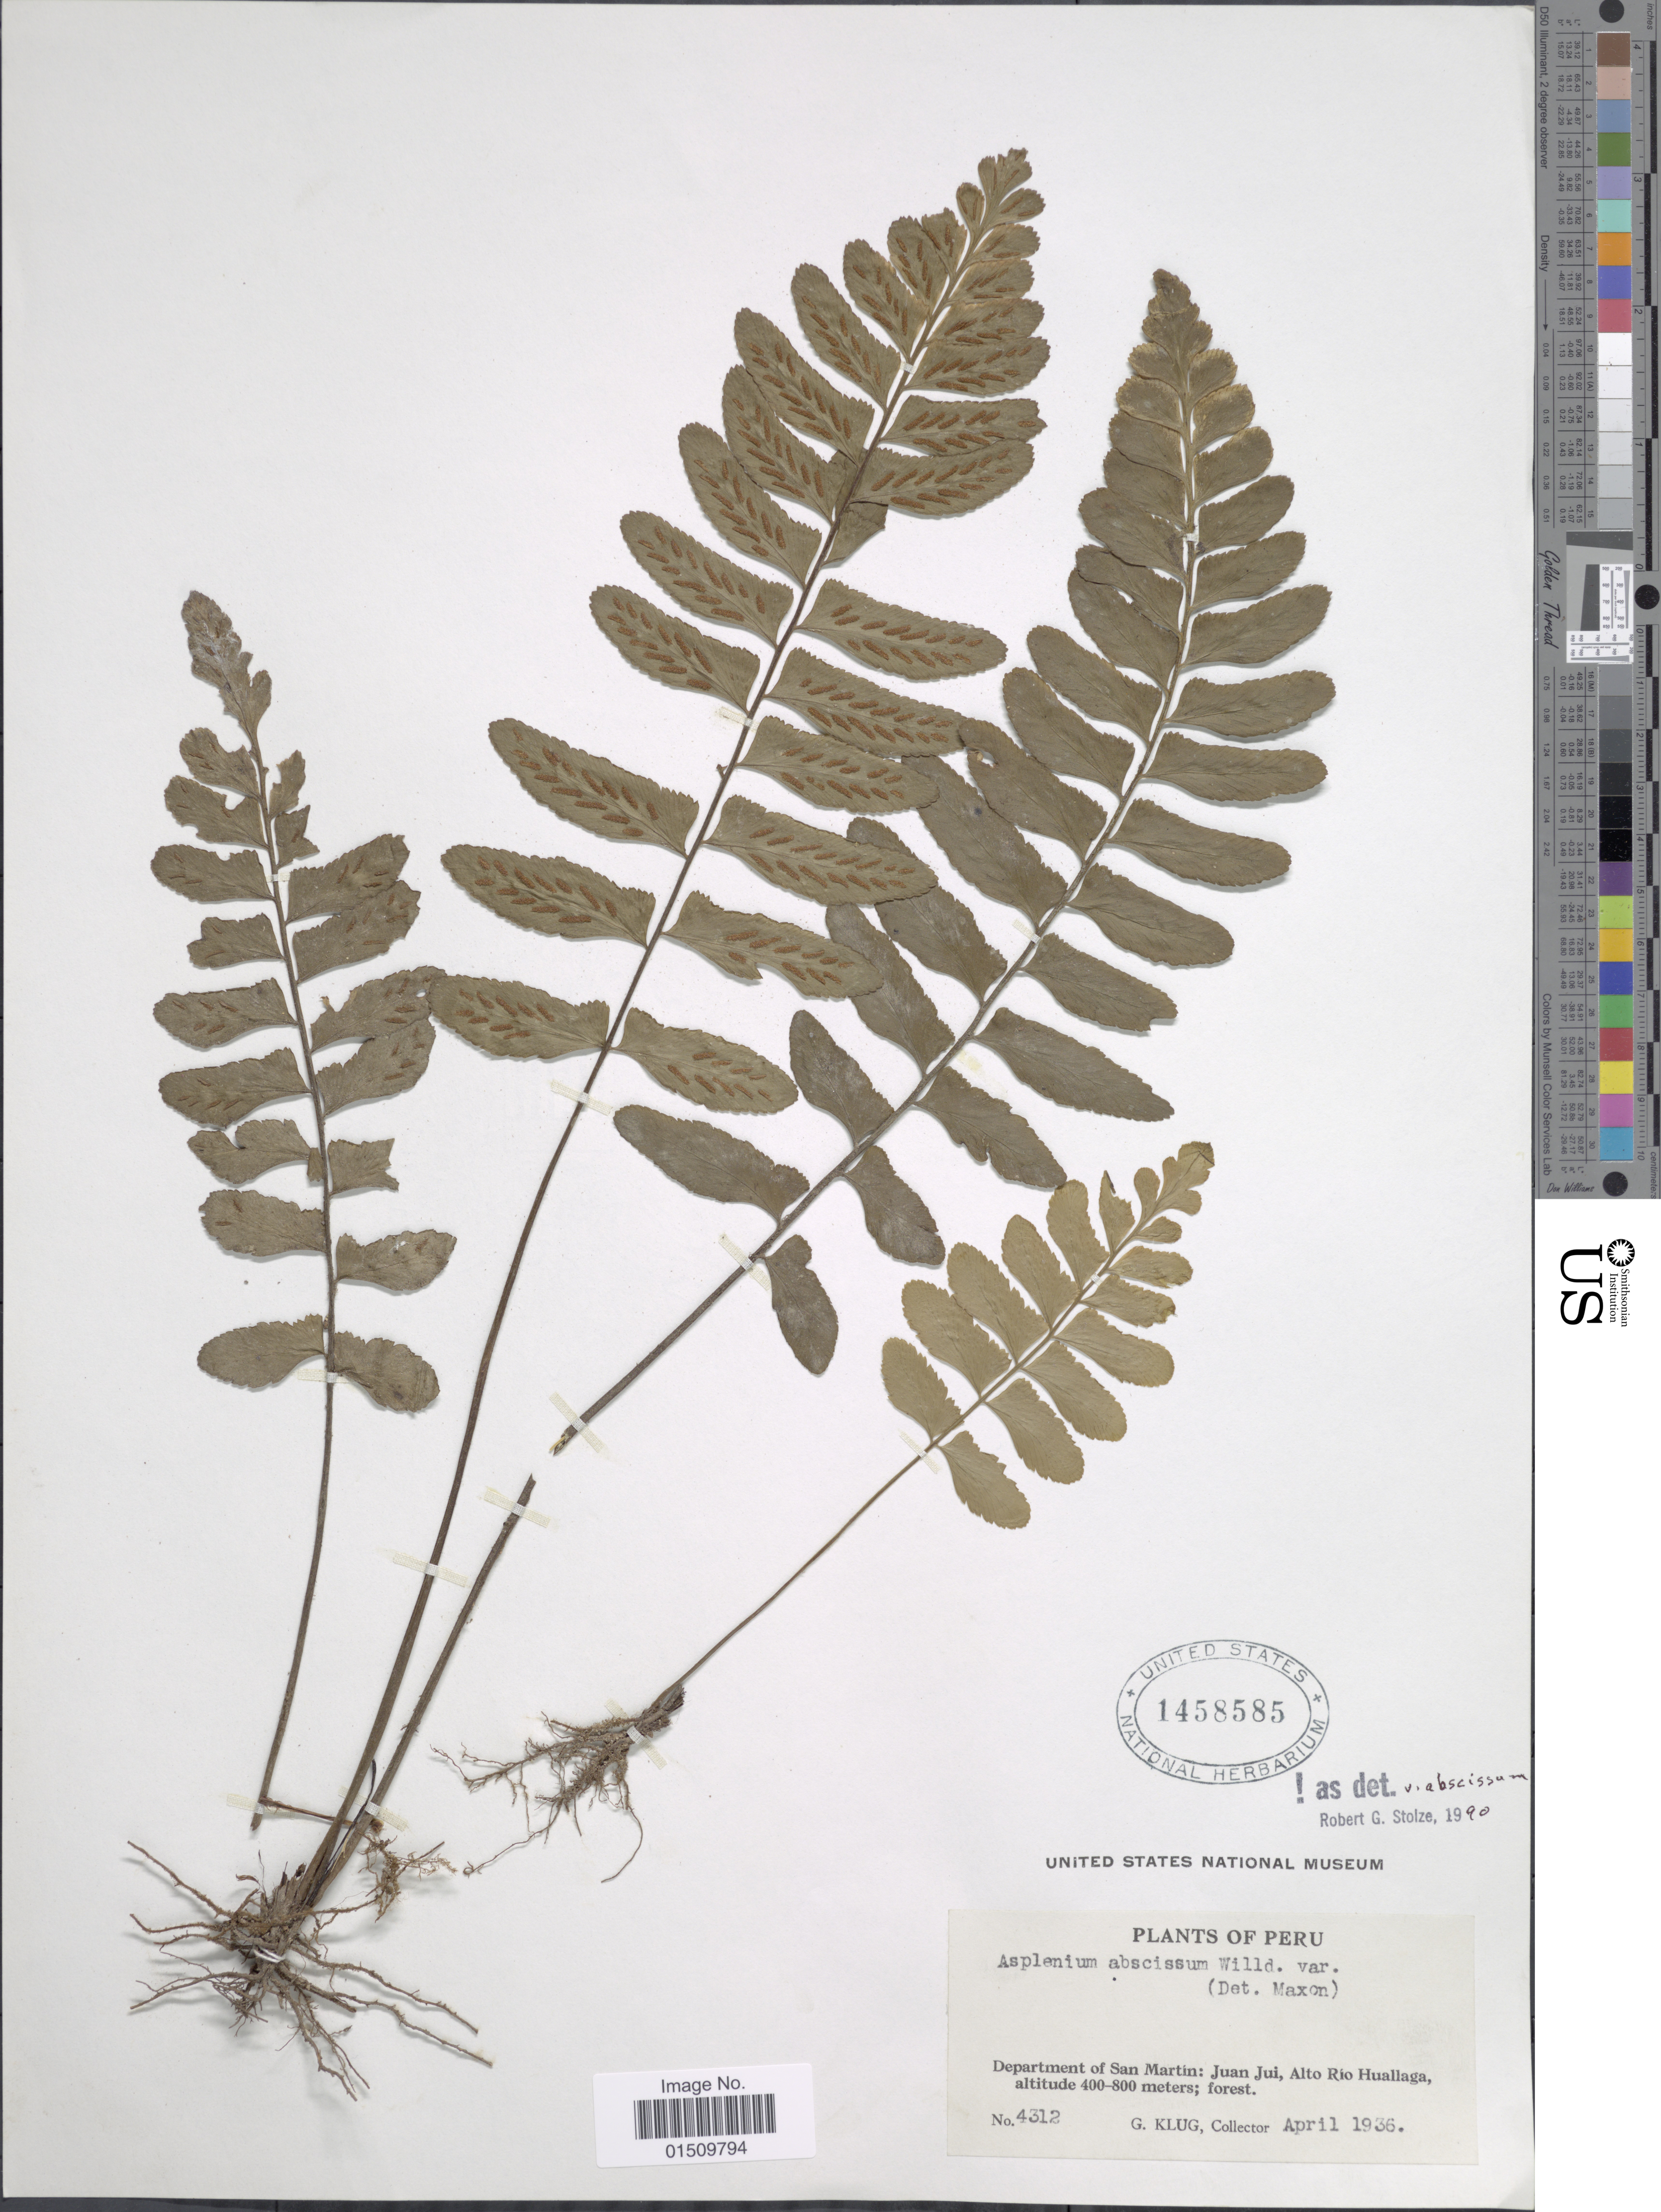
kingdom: Plantae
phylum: Tracheophyta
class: Polypodiopsida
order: Polypodiales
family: Aspleniaceae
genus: Asplenium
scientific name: Asplenium abscissum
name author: Willd.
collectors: G. Klug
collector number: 4312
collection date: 1936-04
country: Peru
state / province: San Martín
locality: Peru, Department of San Martin: Juan Jui, Alto Rio Huallaga.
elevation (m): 400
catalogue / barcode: US 1458585